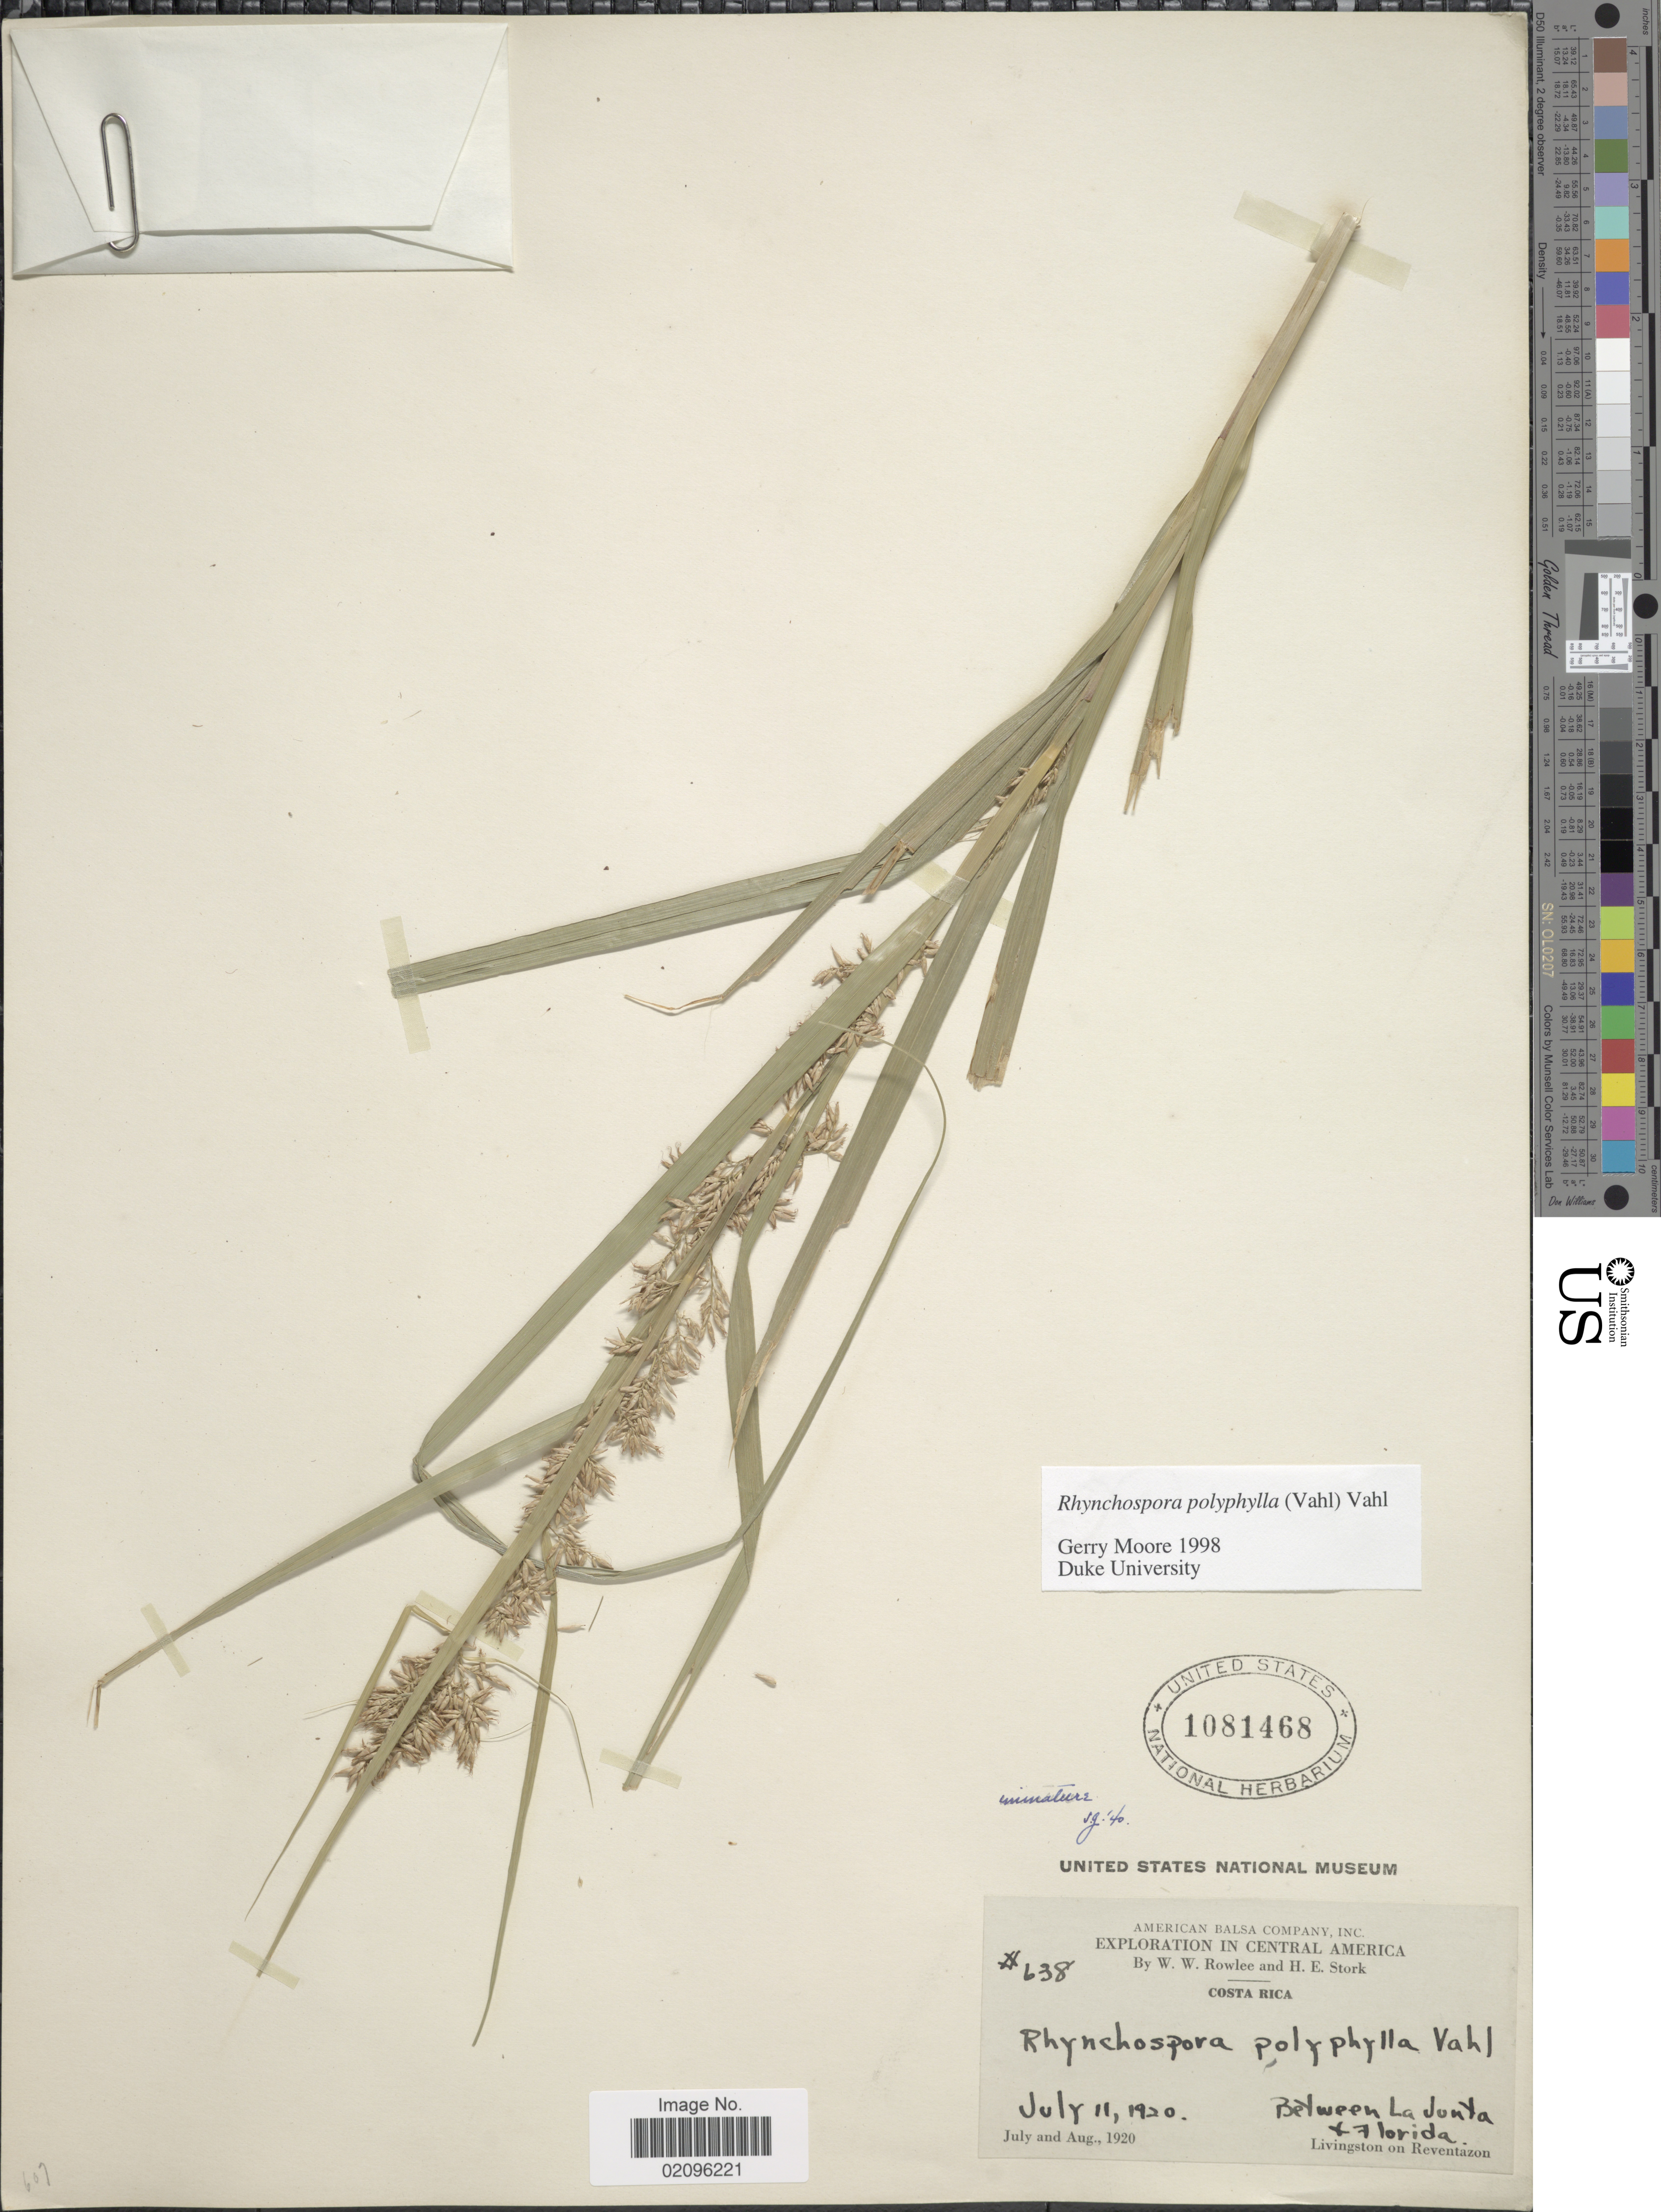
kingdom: Plantae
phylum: Tracheophyta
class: Liliopsida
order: Poales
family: Cyperaceae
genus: Rhynchospora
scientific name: Rhynchospora polyphylla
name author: (Vahl) Vahl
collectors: W. W. Rowlee & H. E. Stork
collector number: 638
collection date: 1920-07-11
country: Costa Rica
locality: Between La Junta + Florida, Livingston on Reventazon.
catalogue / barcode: US 1081468